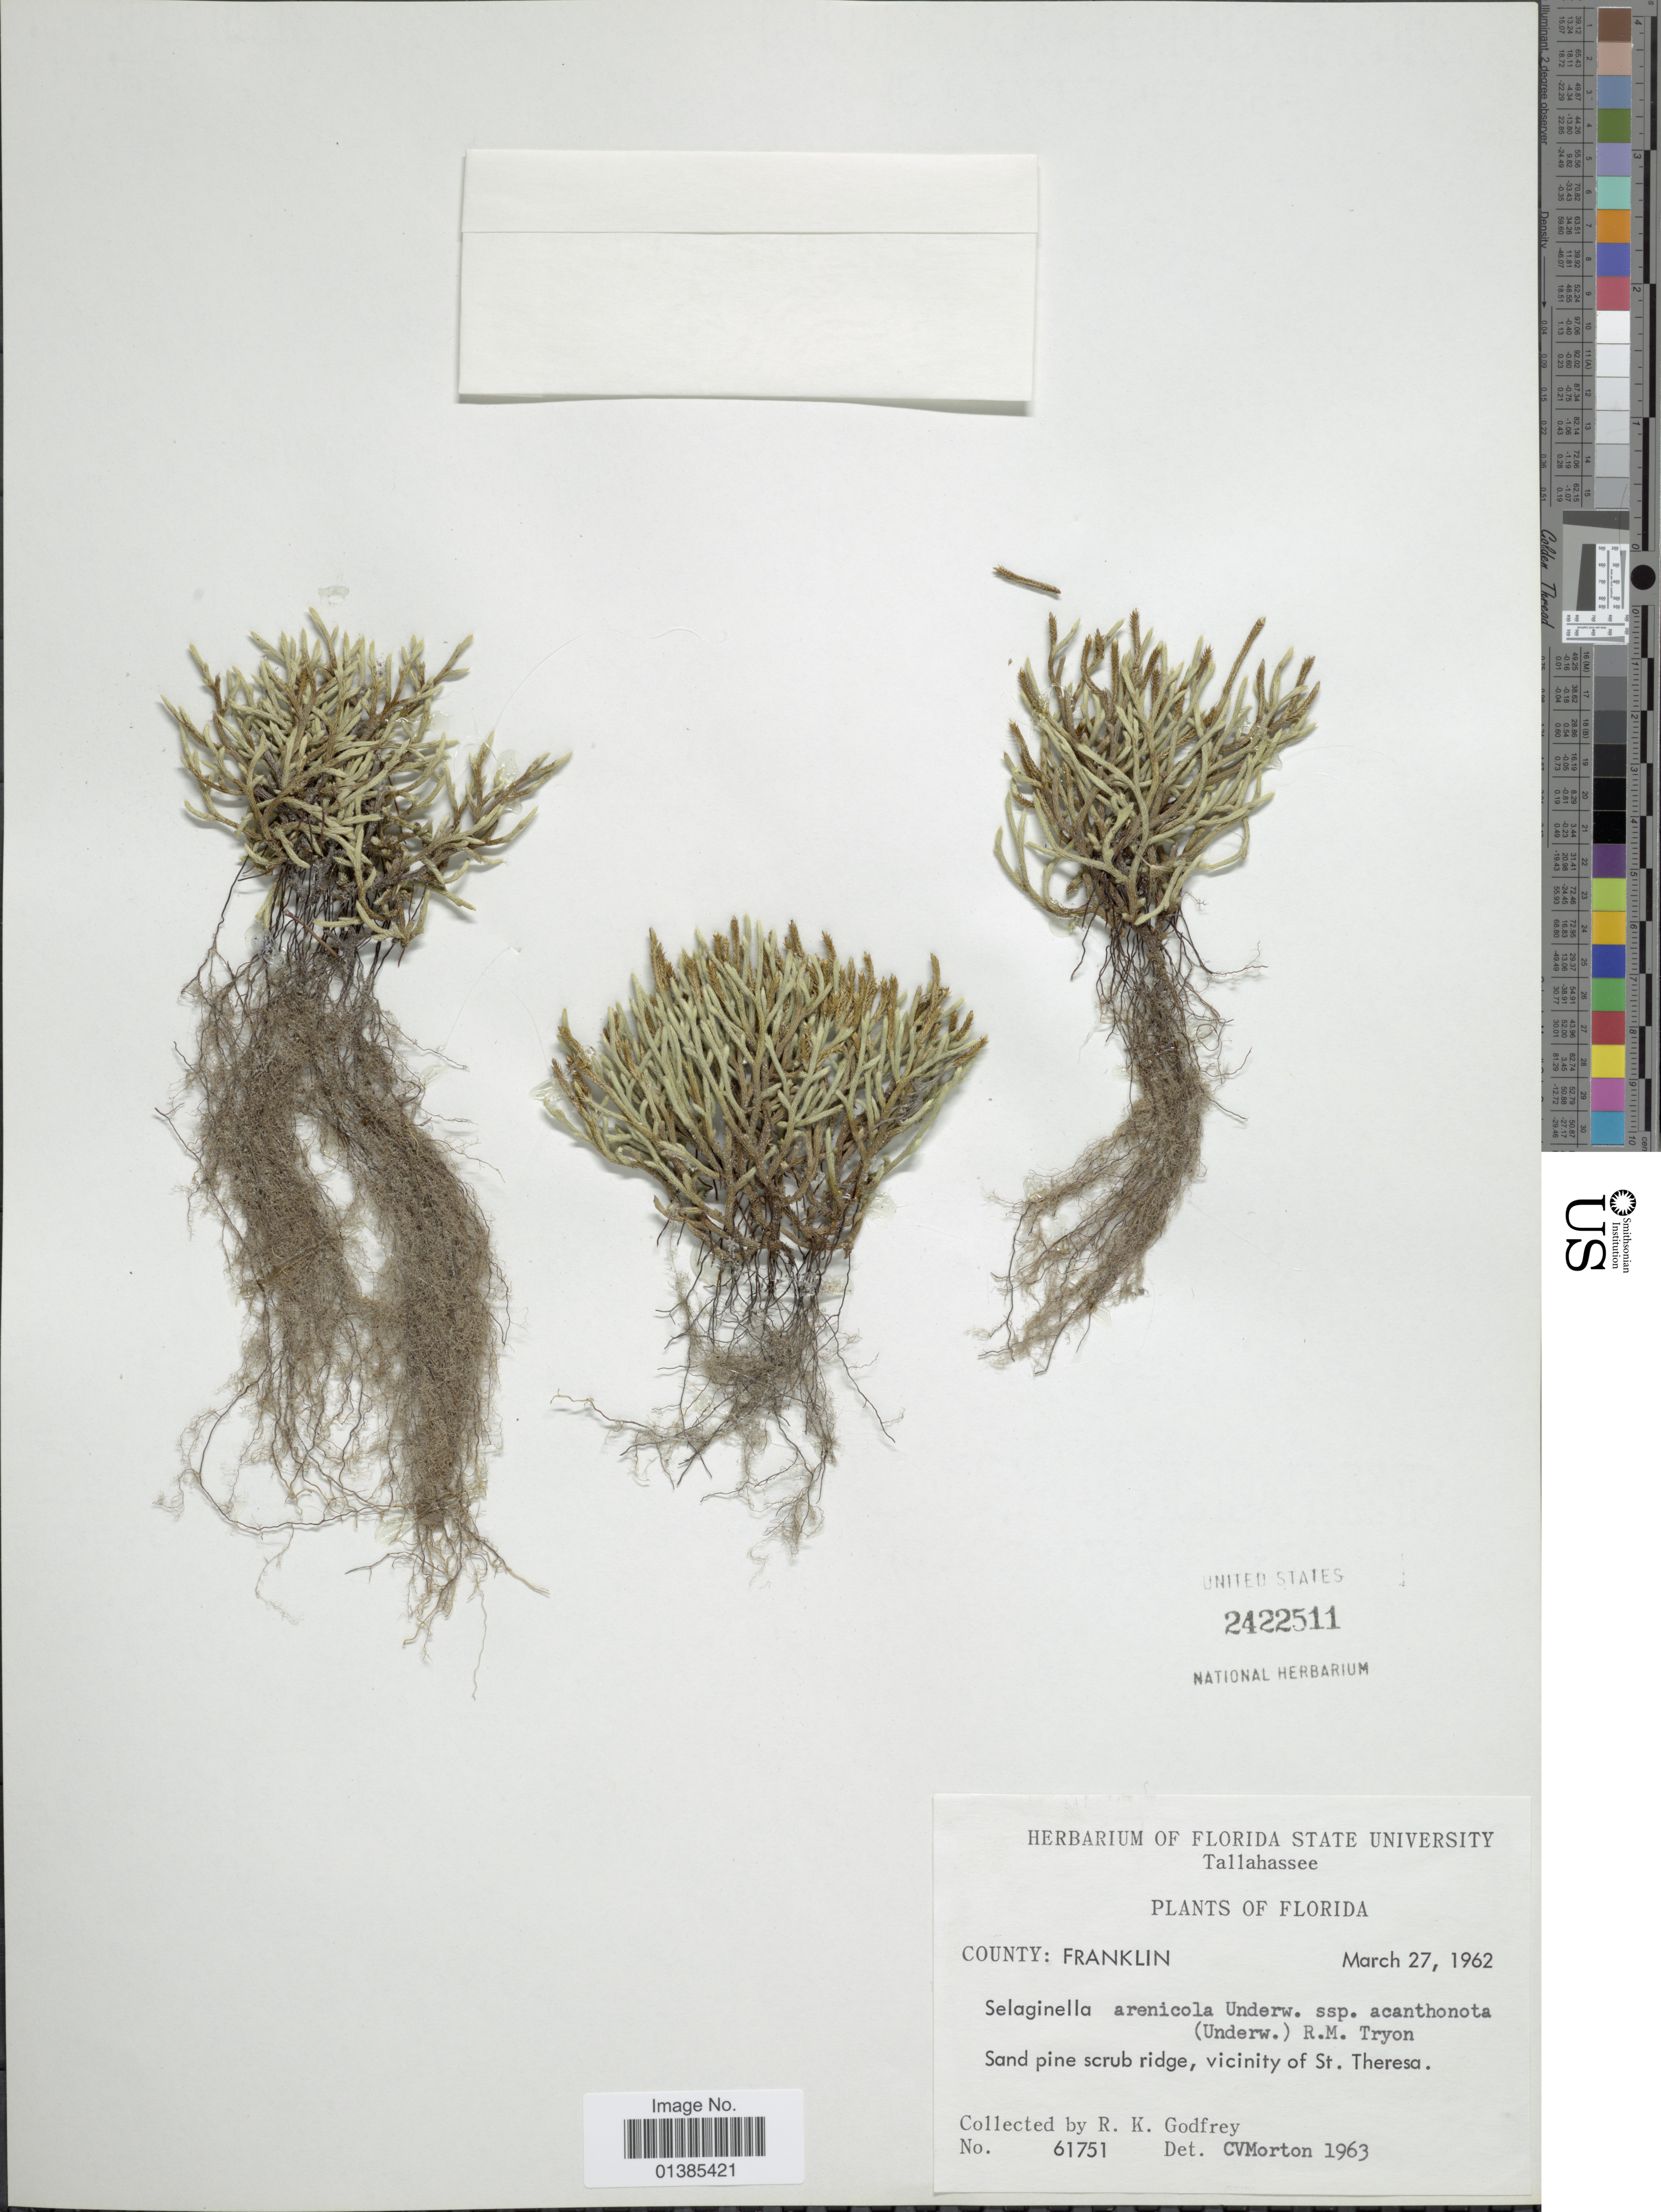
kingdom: Plantae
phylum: Tracheophyta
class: Lycopodiopsida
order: Selaginellales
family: Selaginellaceae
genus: Selaginella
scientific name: Selaginella arenicola subsp. acanthonota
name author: (Underw.) R.M. Tryon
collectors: R. K. Godfrey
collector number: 61751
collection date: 1962-03-27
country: United States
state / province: Florida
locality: County: Franklin. Sand pine scrub ridge, vicinity of St. Theresa.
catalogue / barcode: US 2422511